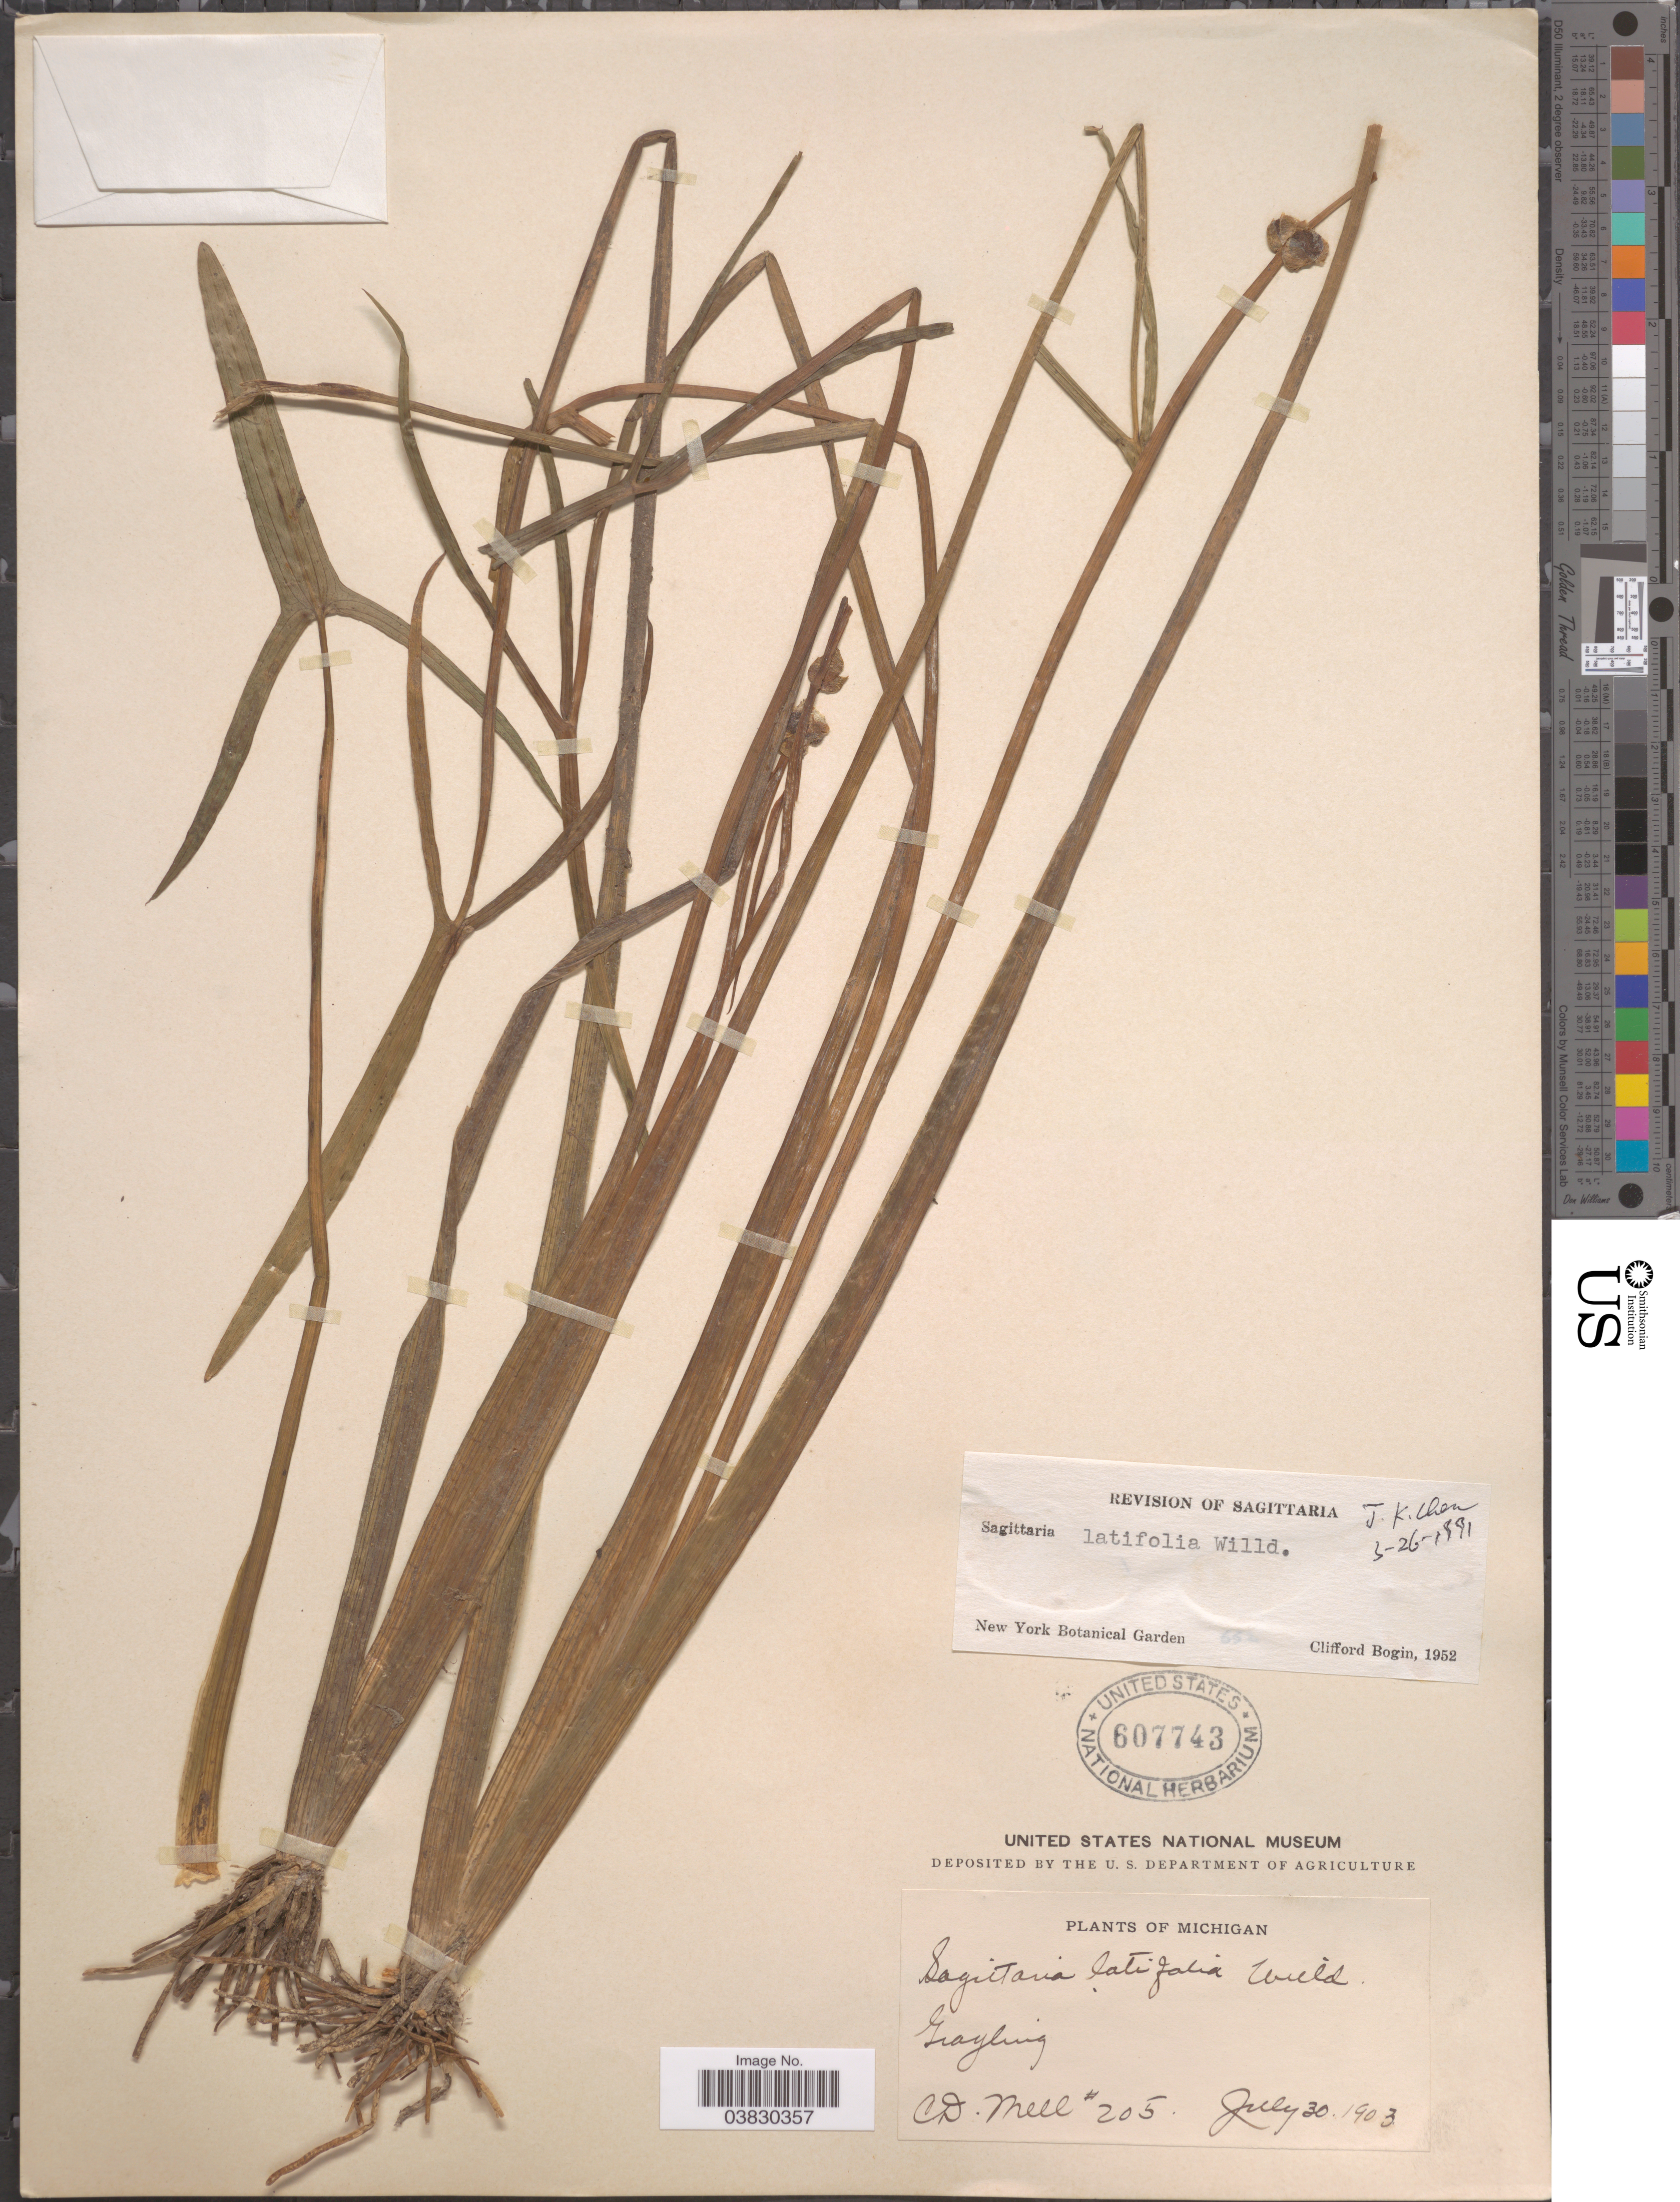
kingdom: Plantae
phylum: Tracheophyta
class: Liliopsida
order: Alismatales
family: Alismataceae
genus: Sagittaria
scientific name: Sagittaria latifolia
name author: Willd.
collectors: C. D. Mell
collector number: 205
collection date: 1903-07-30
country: United States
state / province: Michigan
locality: Grayling.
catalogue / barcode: US 607743